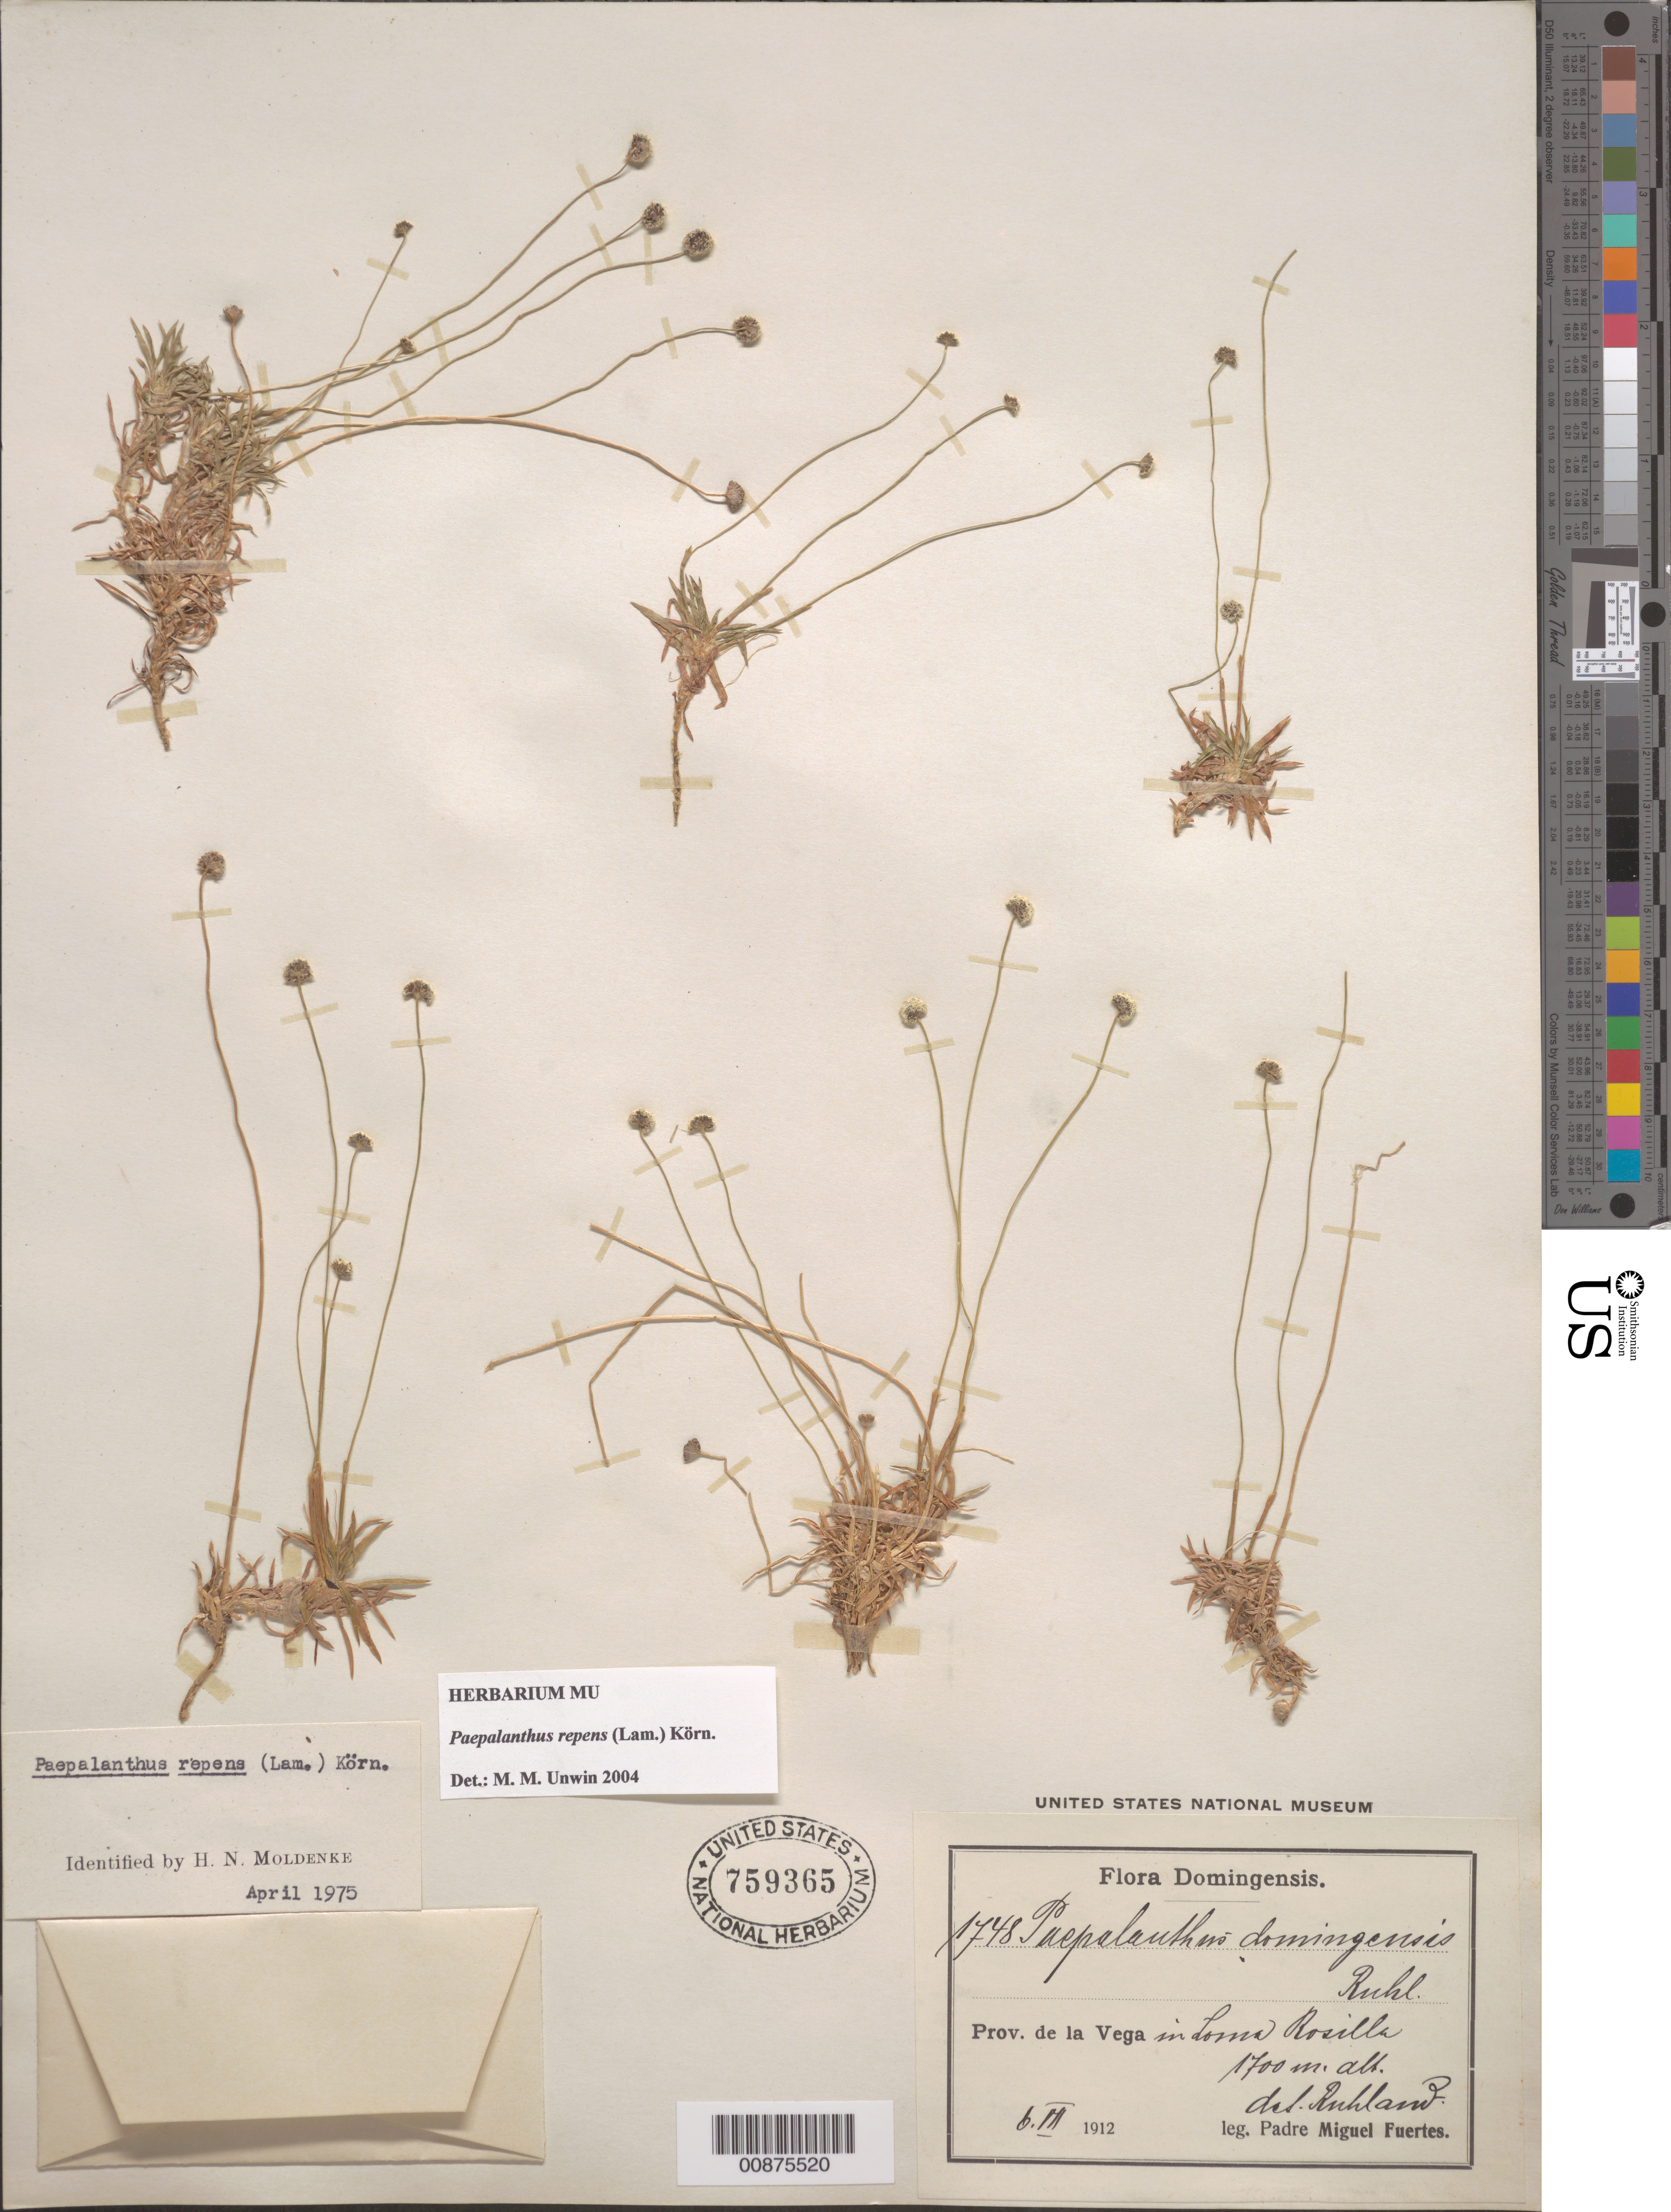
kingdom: Plantae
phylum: Tracheophyta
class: Liliopsida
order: Poales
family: Eriocaulaceae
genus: Paepalanthus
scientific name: Paepalanthus repens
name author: (Lam.) Körn.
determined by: Unwin, M. M.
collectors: M. D. Fuertes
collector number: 1748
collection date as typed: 06 Mar 1912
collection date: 1912-03-06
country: Dominican Republic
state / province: La Vega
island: Hispaniola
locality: Loma Rosilla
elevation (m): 1700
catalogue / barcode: US 759365